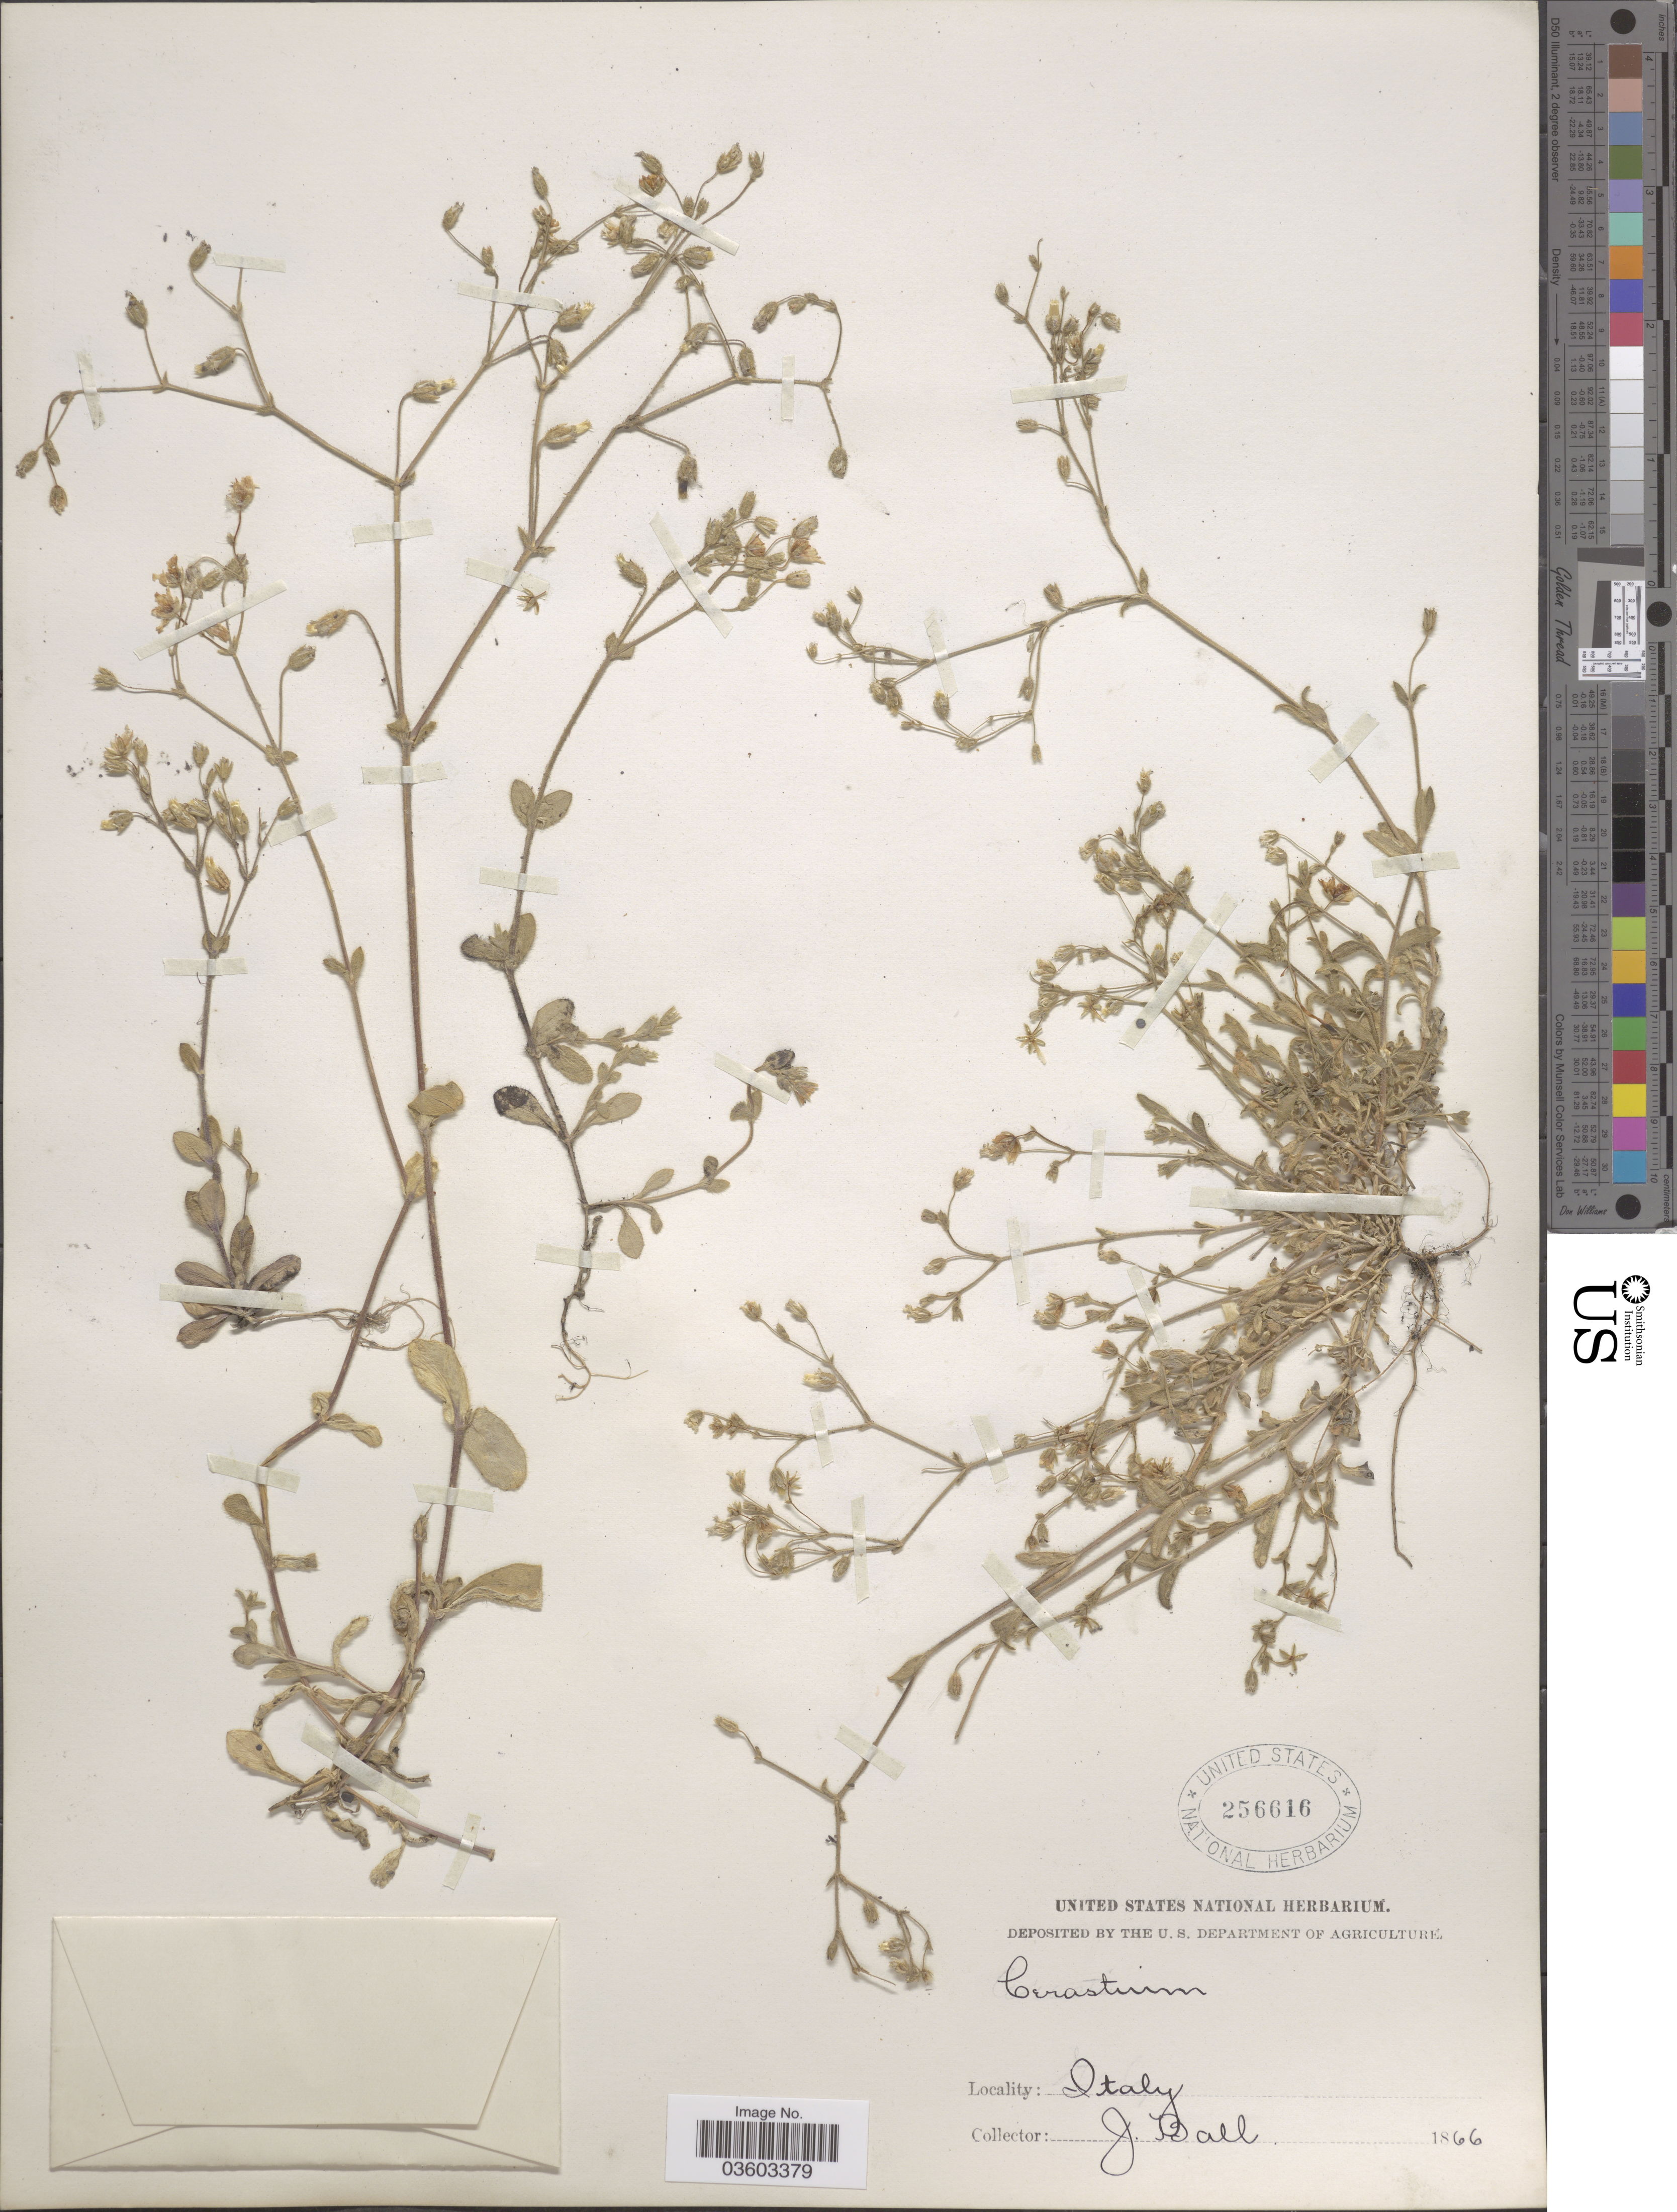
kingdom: Plantae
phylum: Tracheophyta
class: Magnoliopsida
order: Caryophyllales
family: Caryophyllaceae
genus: Cerastium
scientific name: Cerastium sp.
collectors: J. Ball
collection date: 1866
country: Italy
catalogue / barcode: US 256616